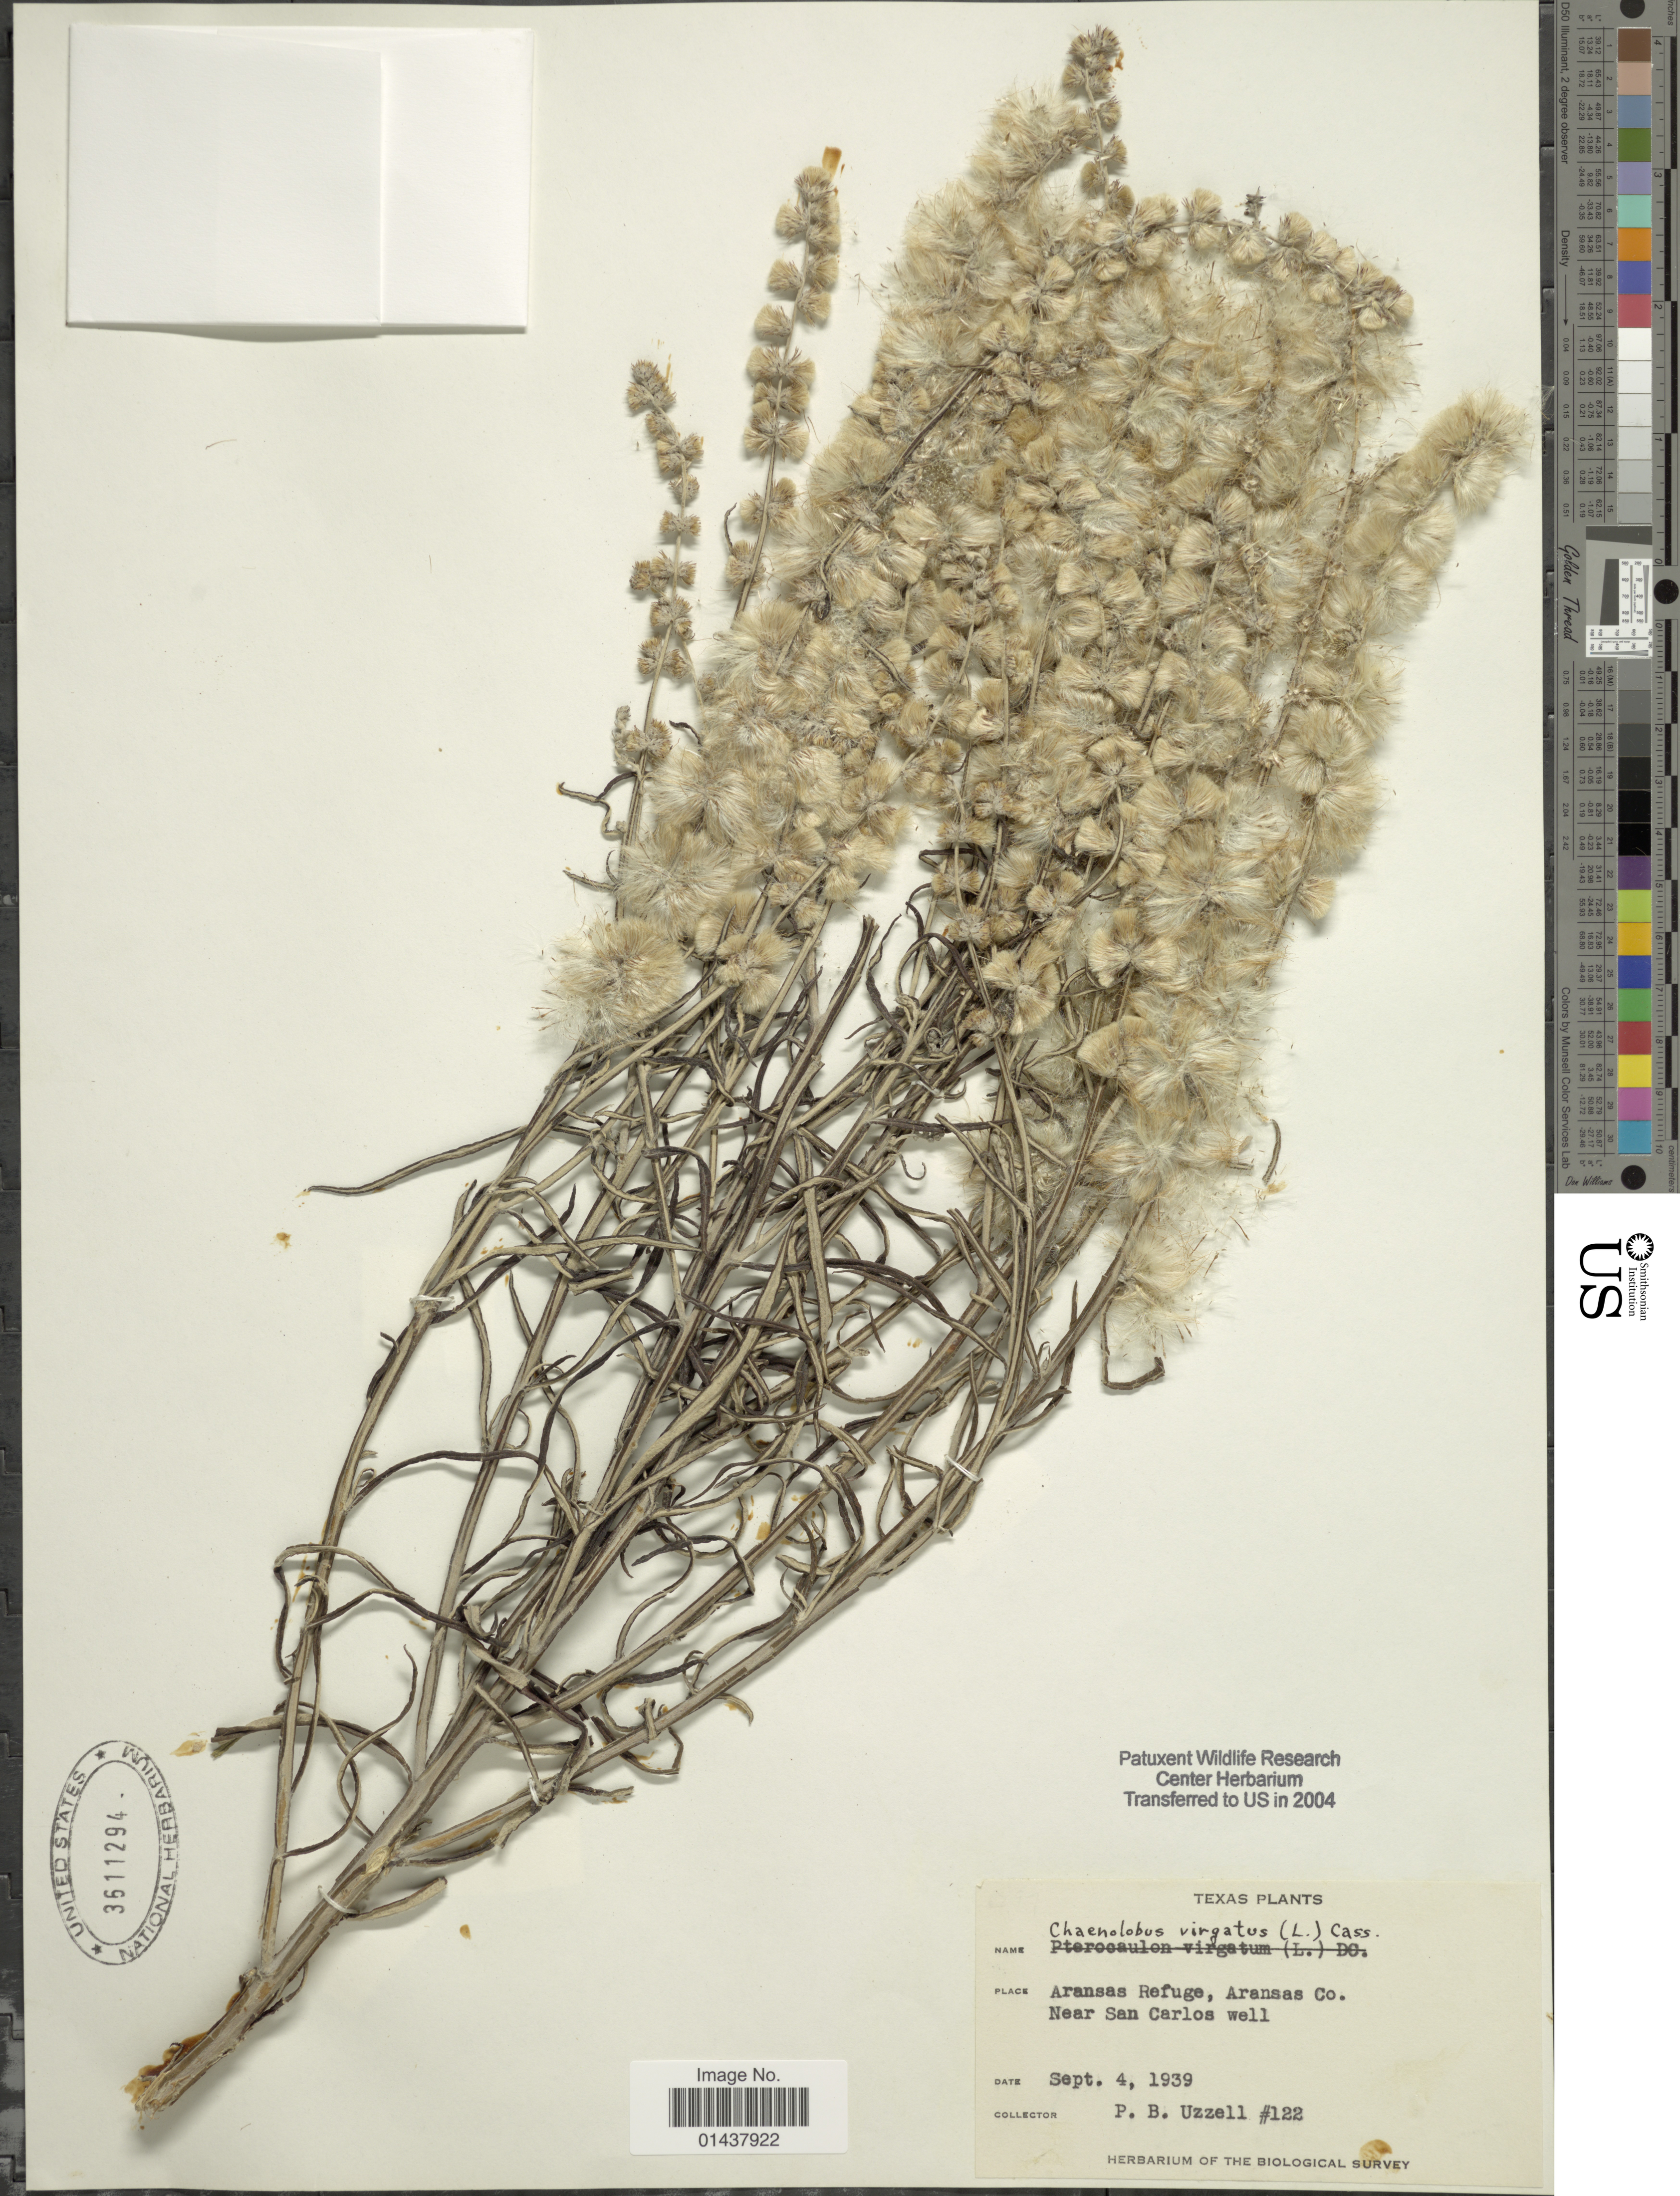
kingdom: Plantae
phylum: Tracheophyta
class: Magnoliopsida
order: Asterales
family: Asteraceae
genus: Pterocaulon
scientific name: Pterocaulon virgatum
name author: (L.) DC.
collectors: P. Uzzell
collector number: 122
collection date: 1939-09-04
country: United States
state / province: Texas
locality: Aransas Refuge, Arensas Co. Near San Carlos Well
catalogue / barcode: US 3611294